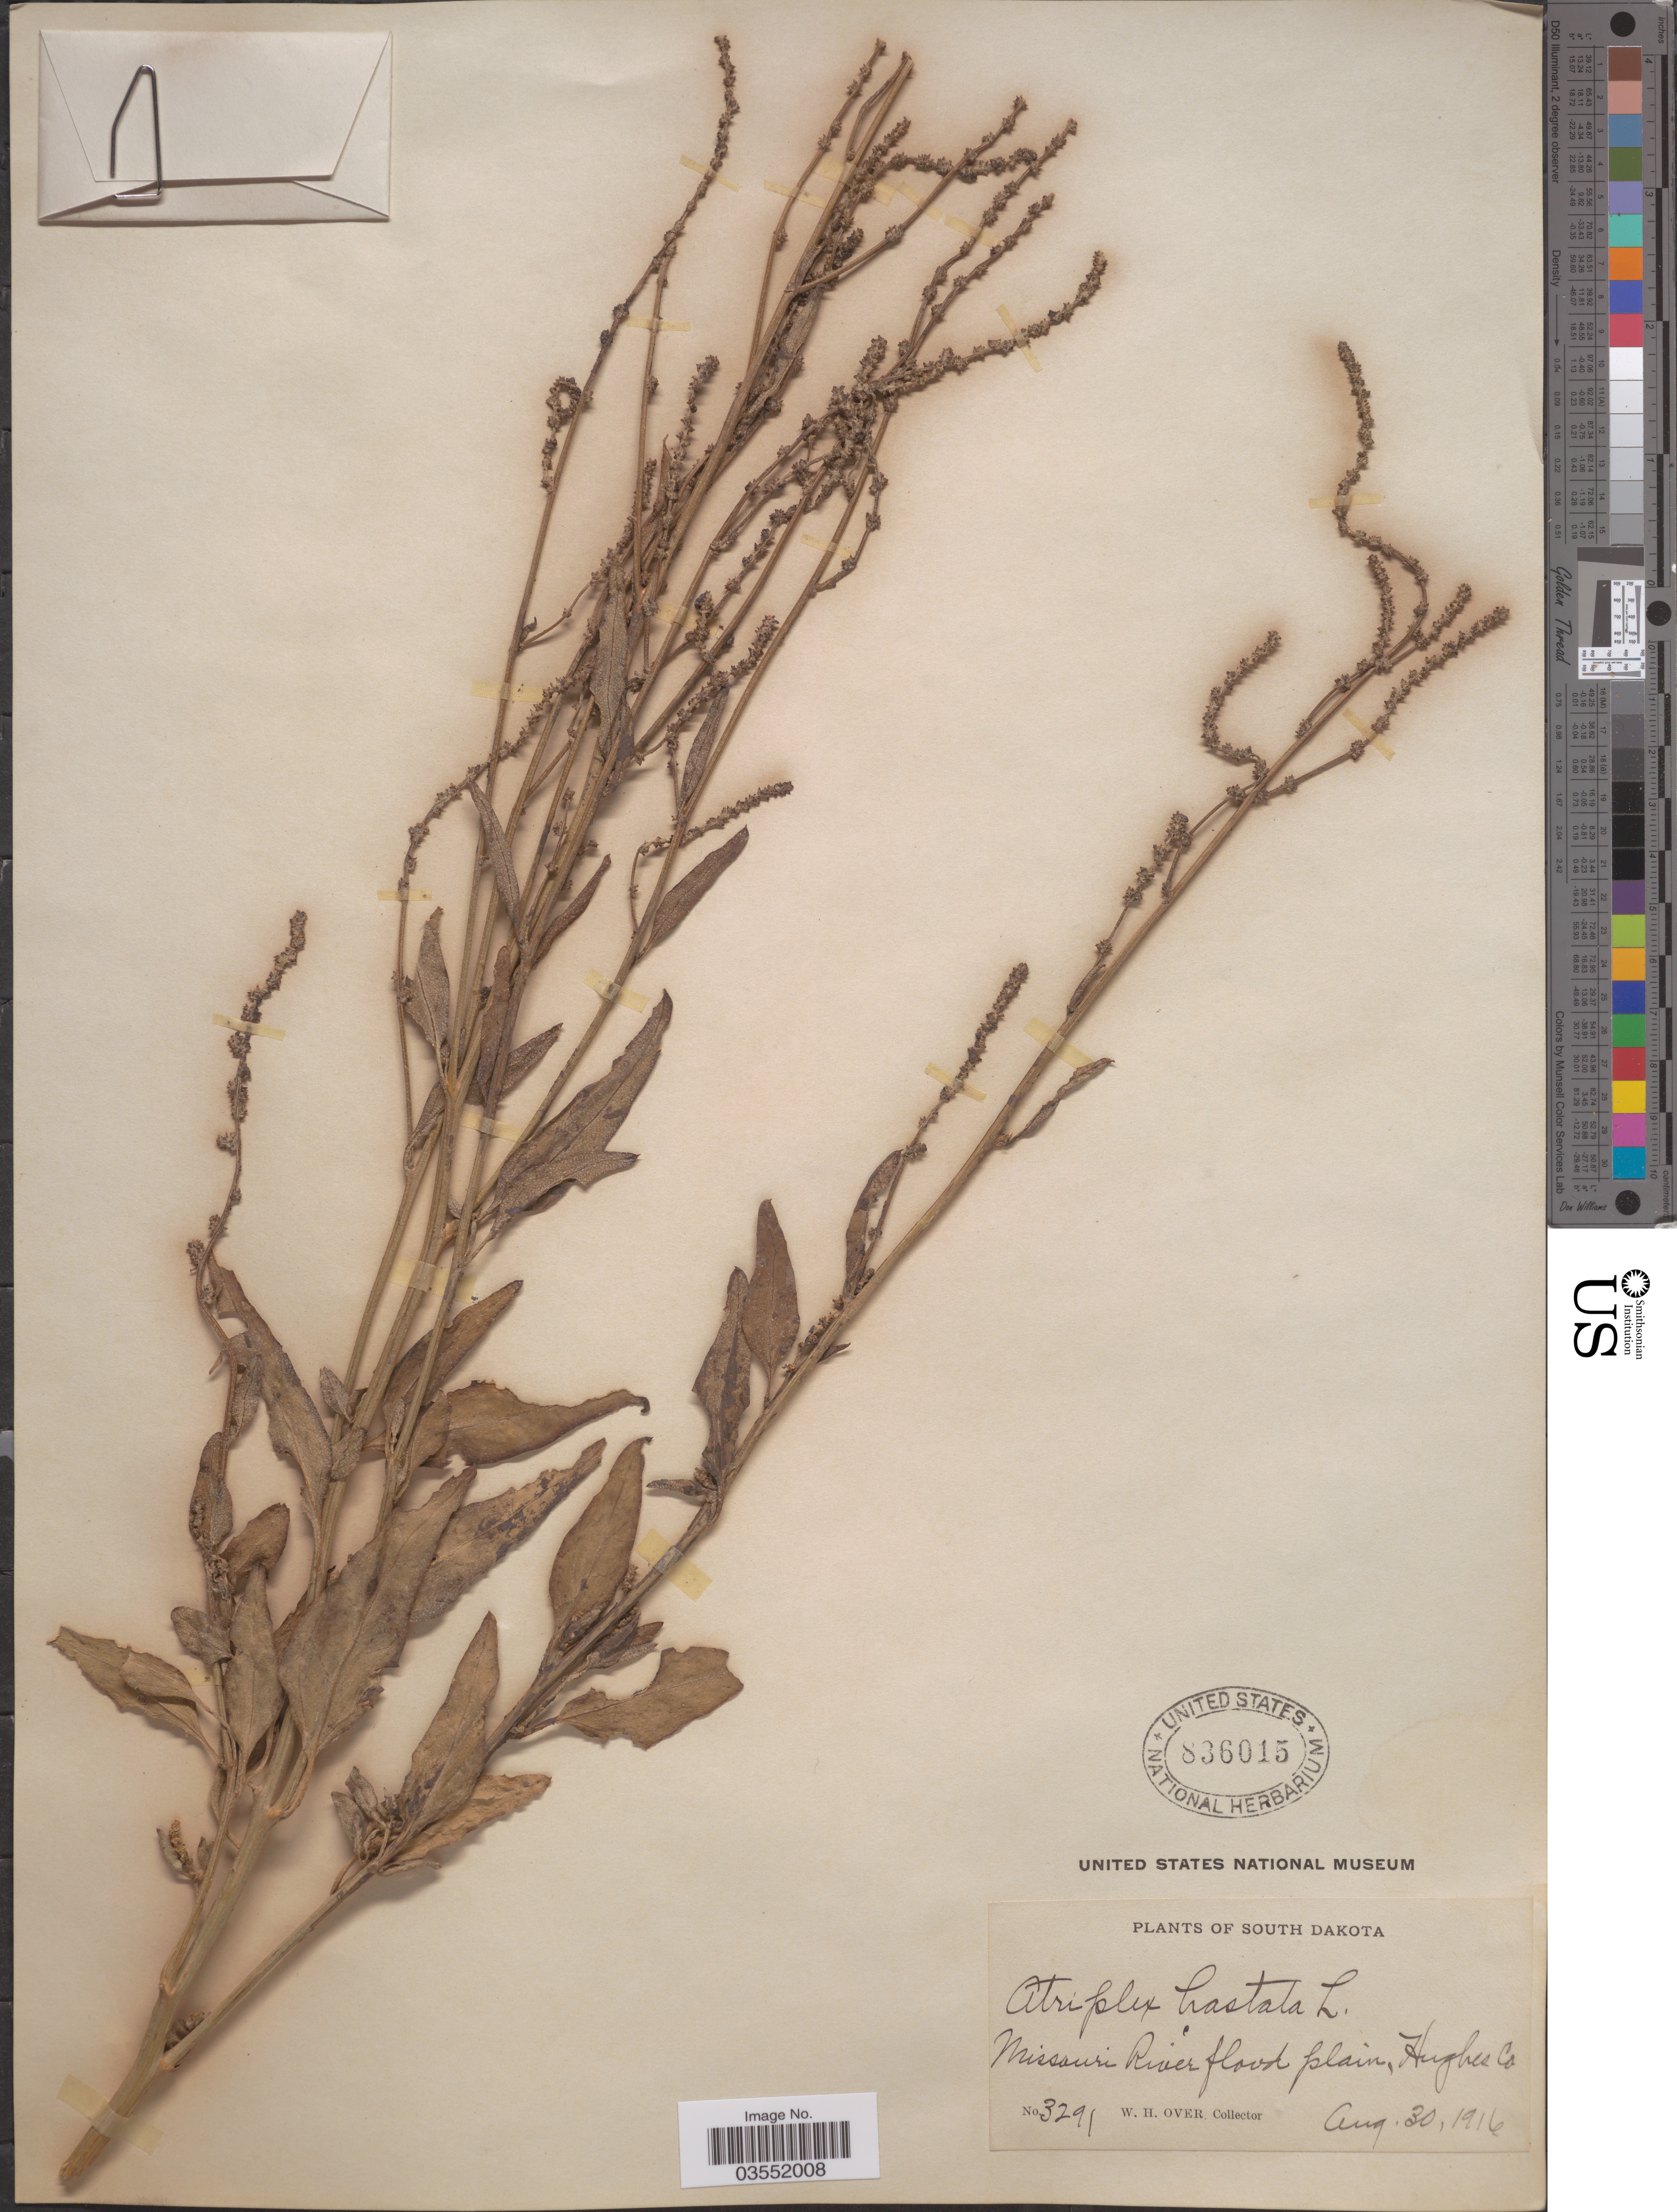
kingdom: Plantae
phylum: Tracheophyta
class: Magnoliopsida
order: Caryophyllales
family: Amaranthaceae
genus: Atriplex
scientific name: Atriplex hastata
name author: L.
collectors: W. Over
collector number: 3291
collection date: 1916-08-30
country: United States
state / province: South Dakota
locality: Missouri River flood plain, Hughes Co.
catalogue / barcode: US 836015